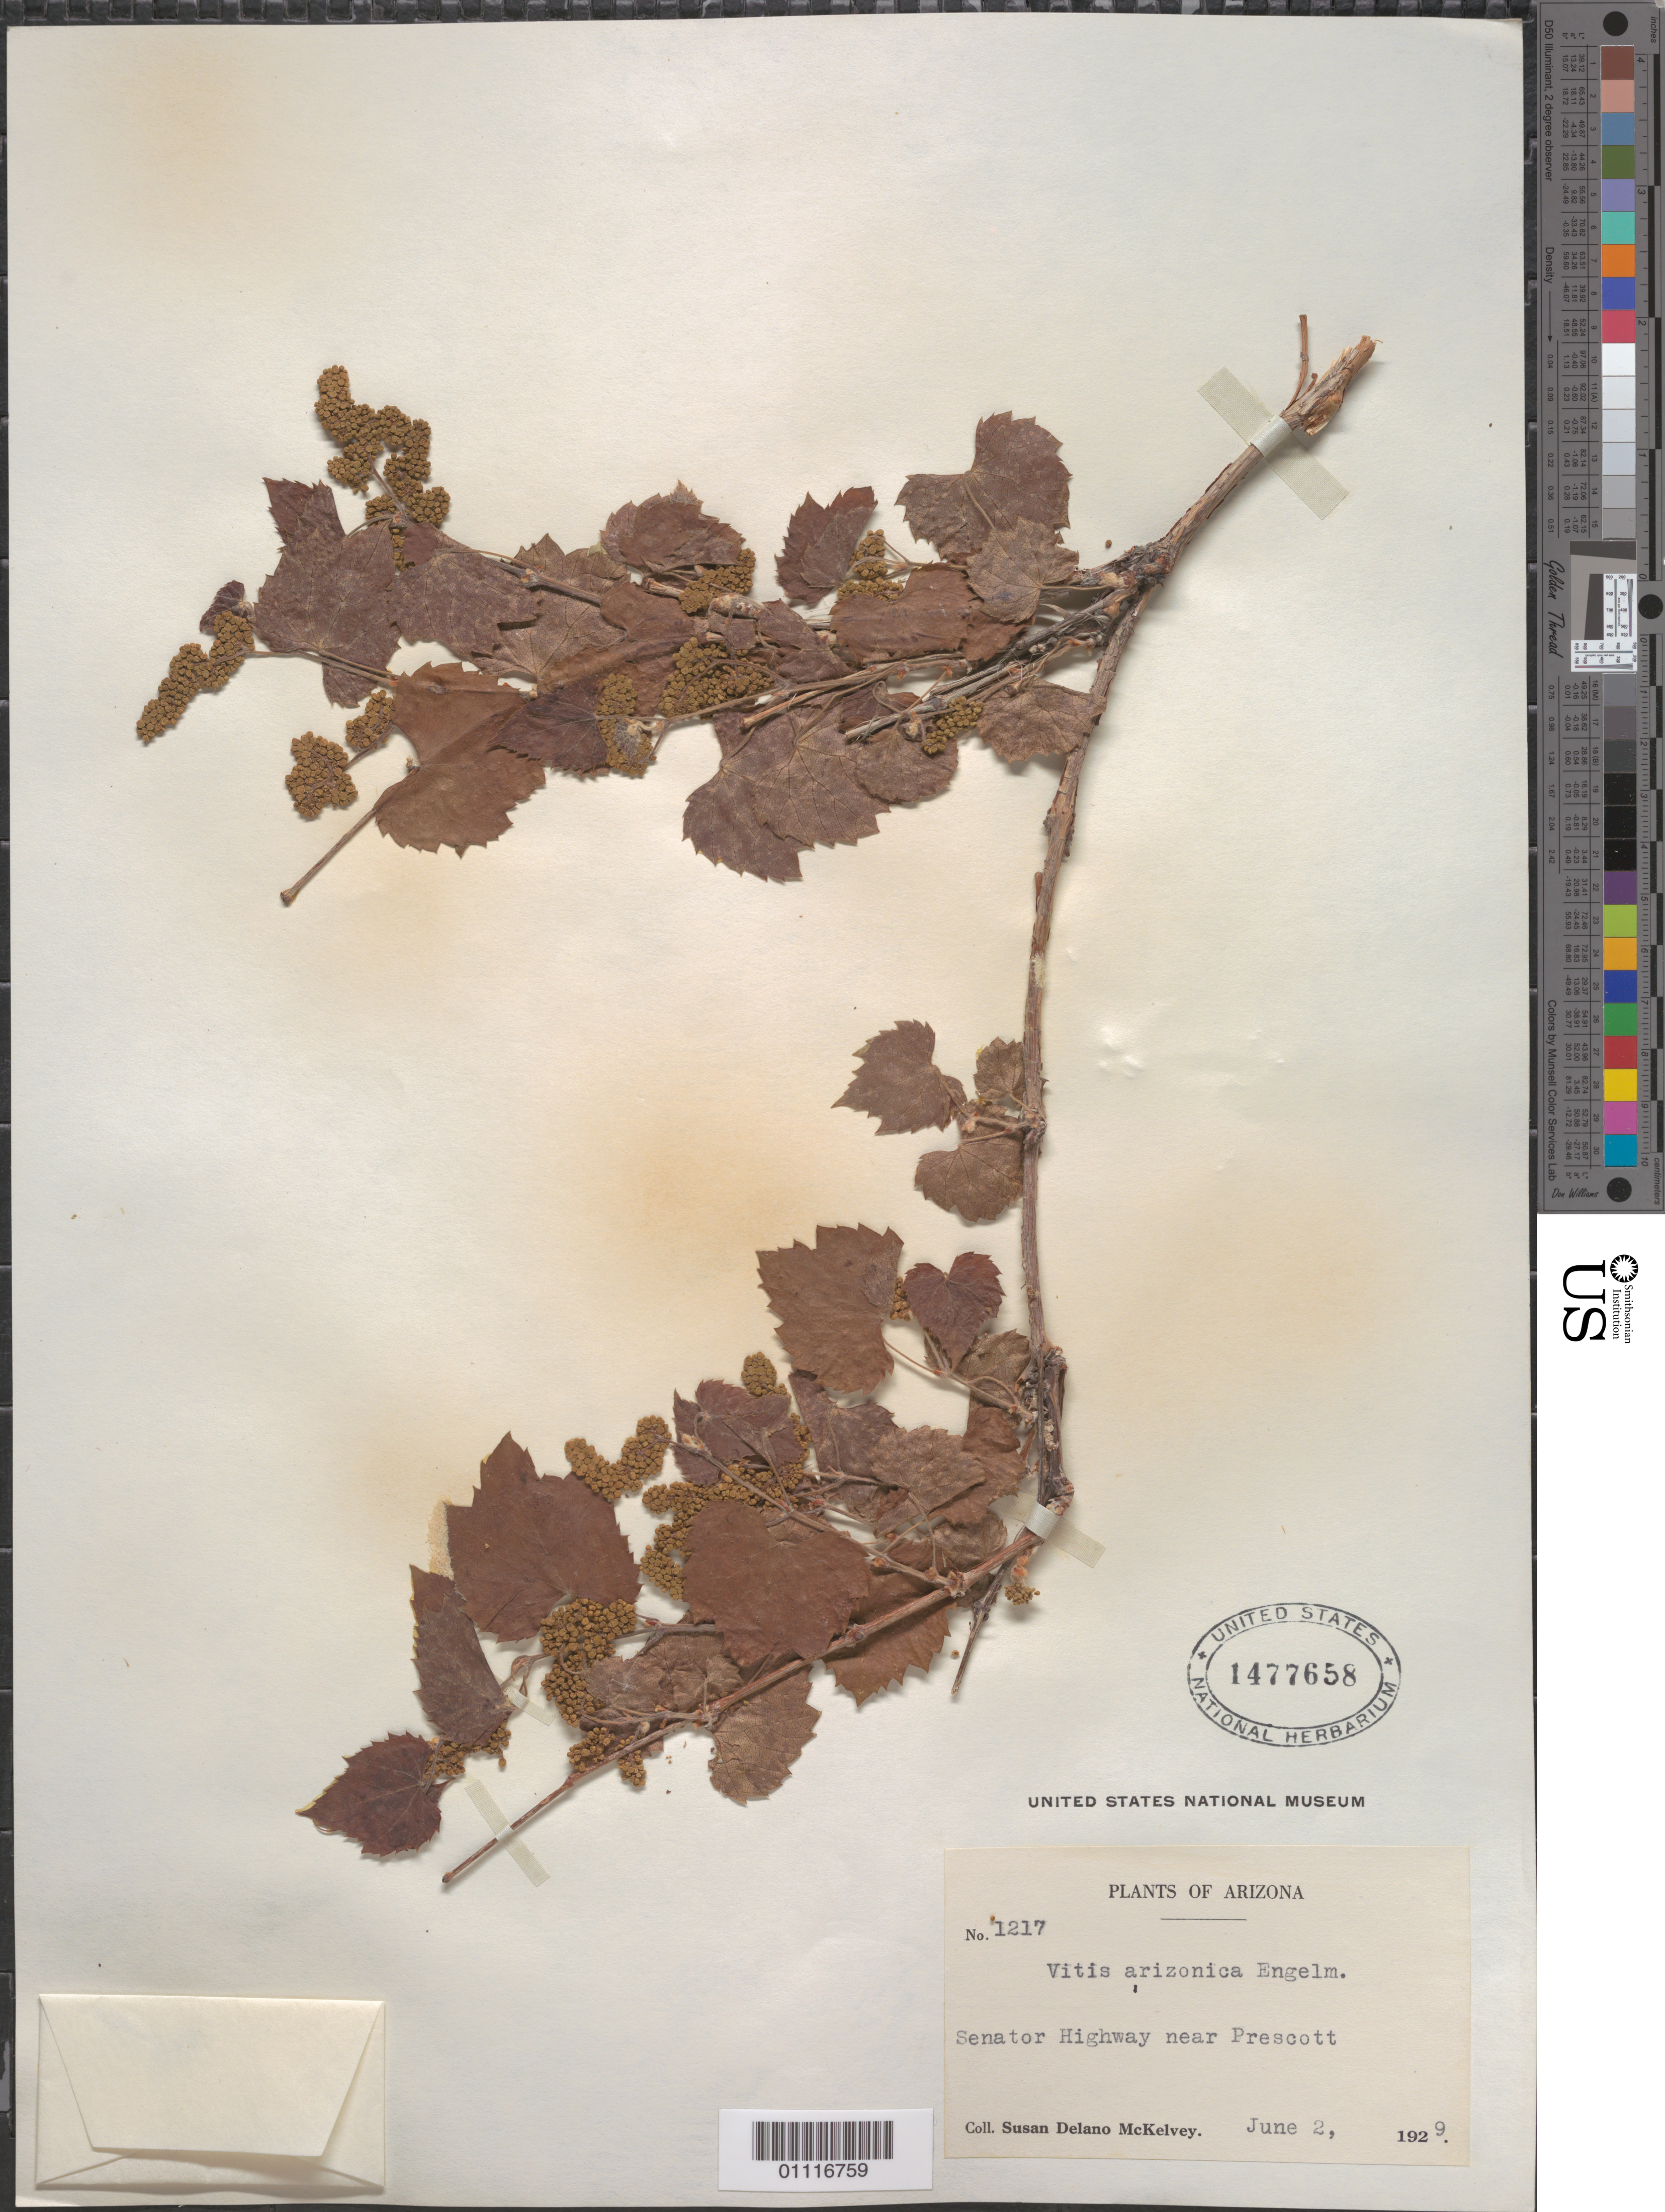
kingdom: Plantae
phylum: Tracheophyta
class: Magnoliopsida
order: Vitales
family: Vitaceae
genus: Vitis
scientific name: Vitis arizonica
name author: Engelm.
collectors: S. A. McKelvey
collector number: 1217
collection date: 1929-06-02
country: United States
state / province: Arizona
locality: Senator Highway Near Prescott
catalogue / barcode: US 1477658